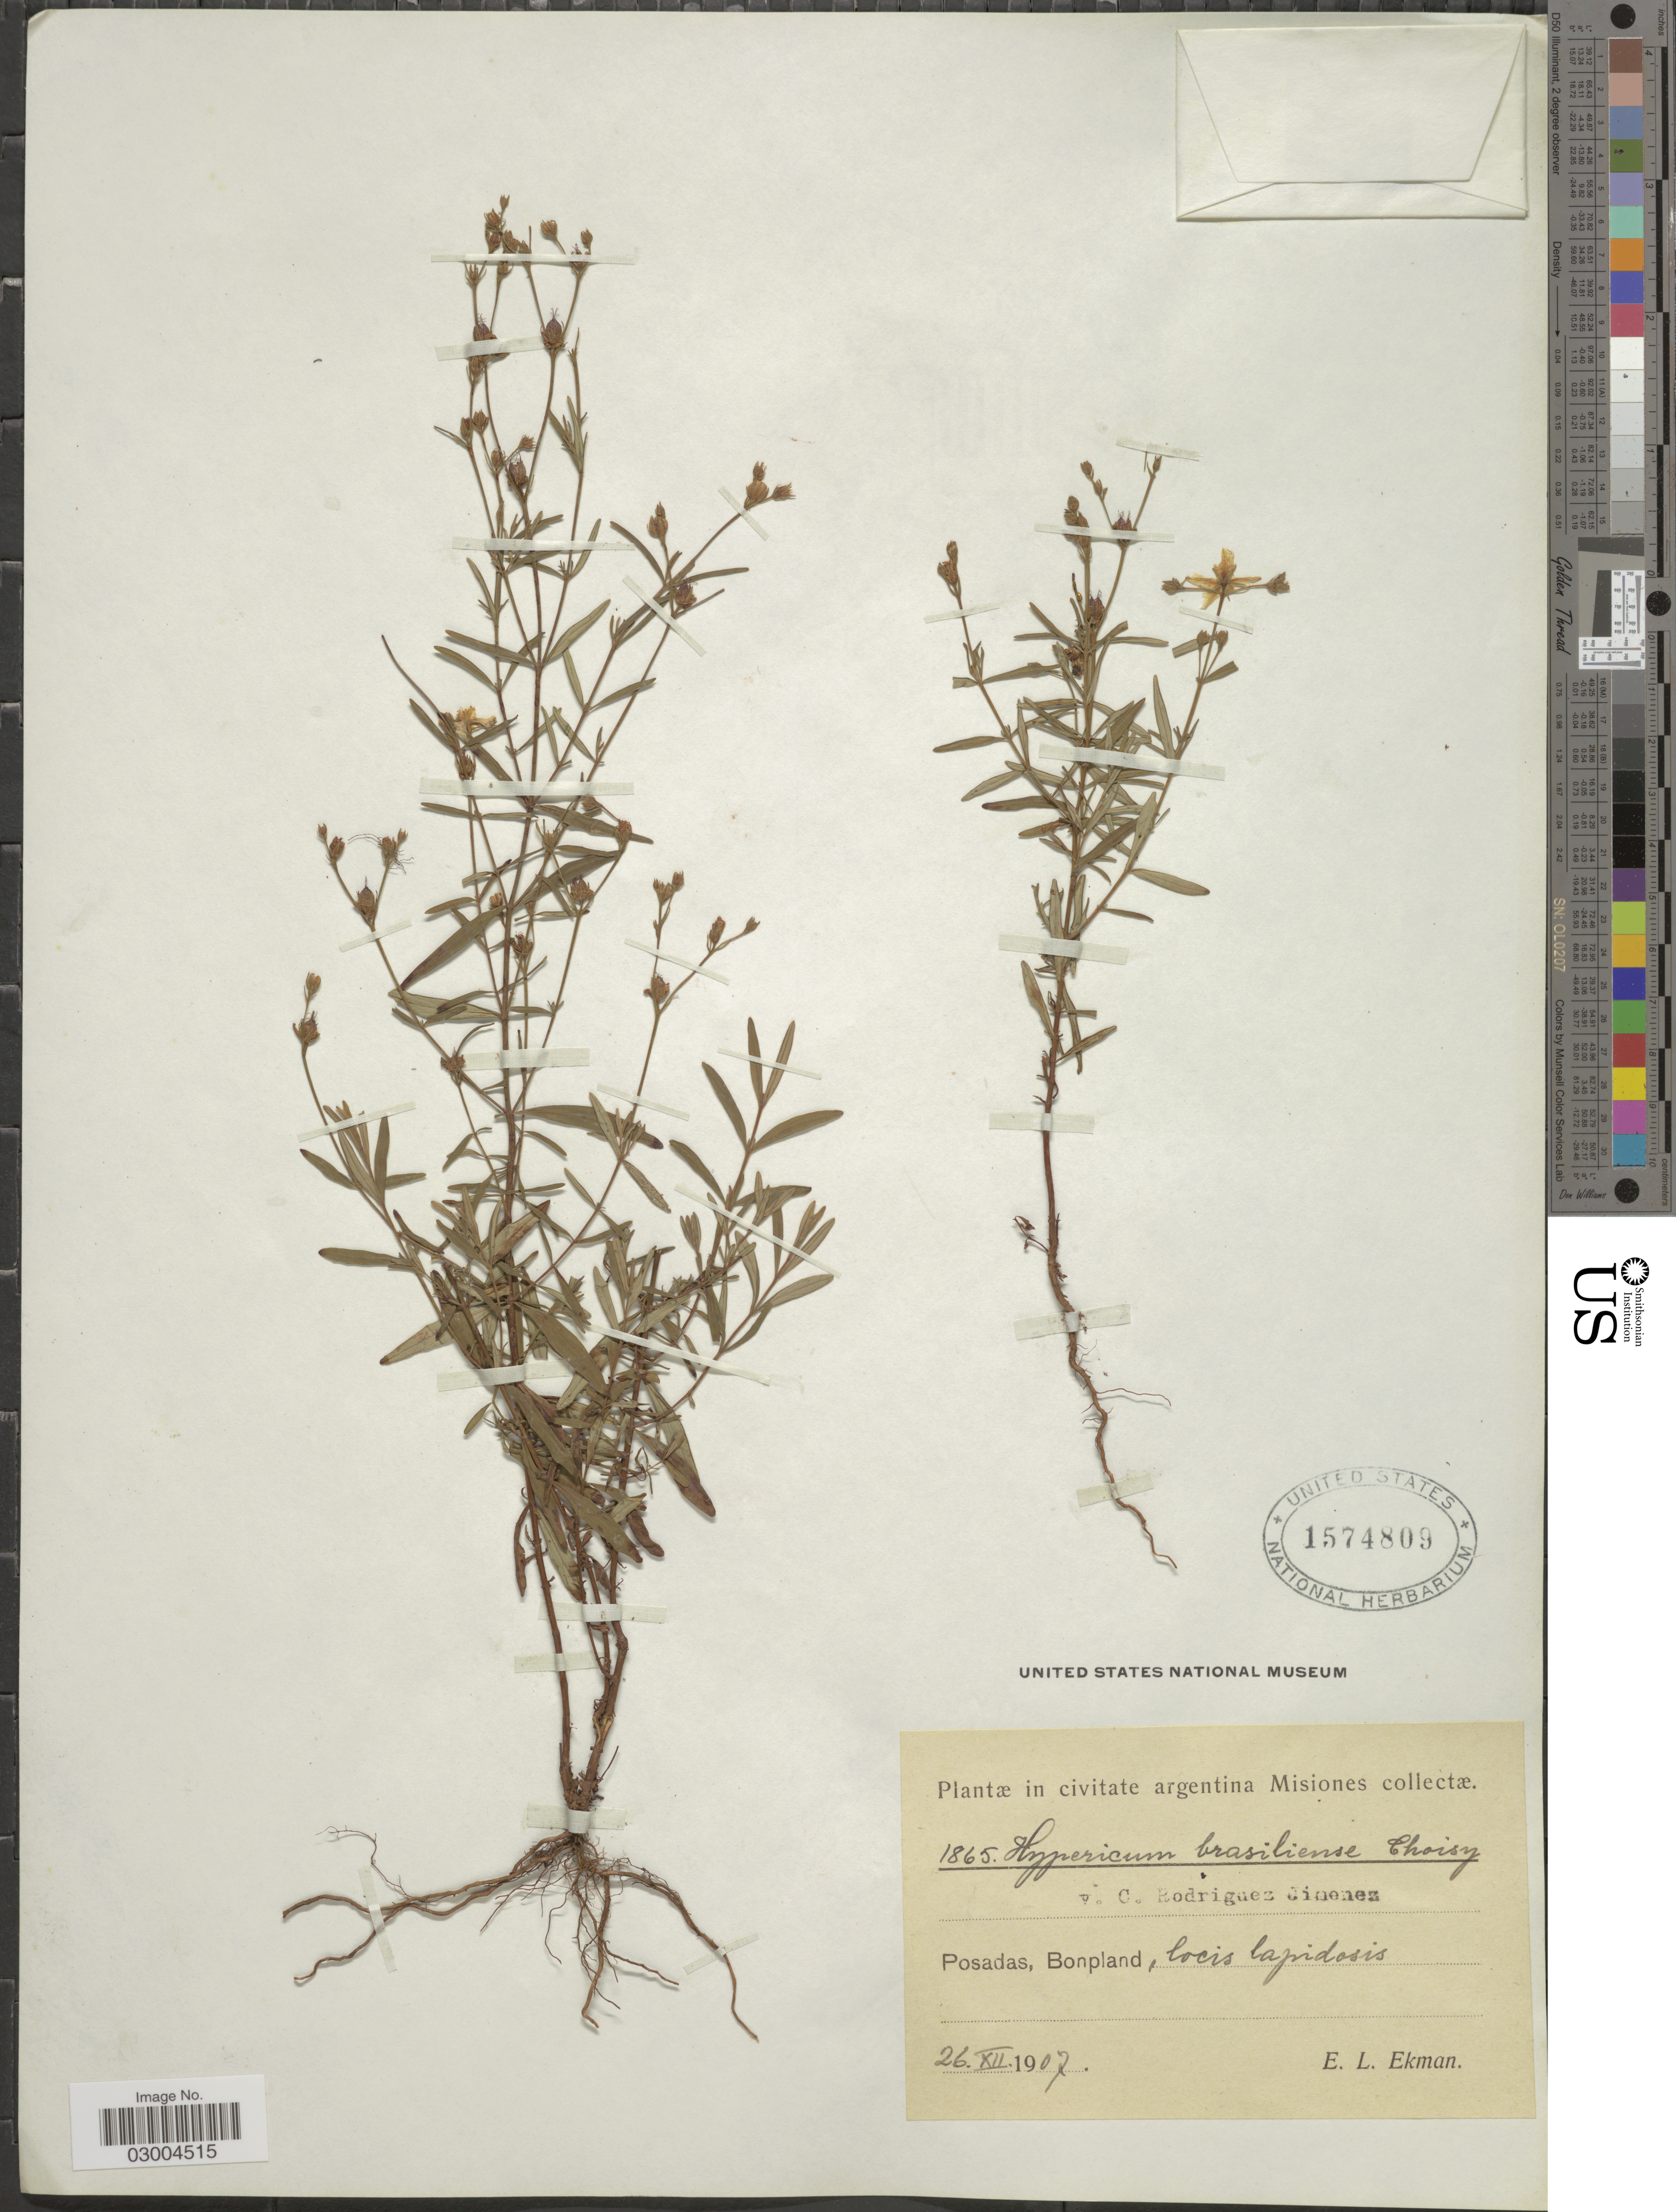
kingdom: Plantae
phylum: Tracheophyta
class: Magnoliopsida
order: Malpighiales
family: Hypericaceae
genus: Hypericum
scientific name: Hypericum brasiliense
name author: Choisy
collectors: E. L. Ekman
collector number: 1865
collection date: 1907-12-26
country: Argentina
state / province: Misiones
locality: Posadas, Bonpland.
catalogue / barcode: US 1574809